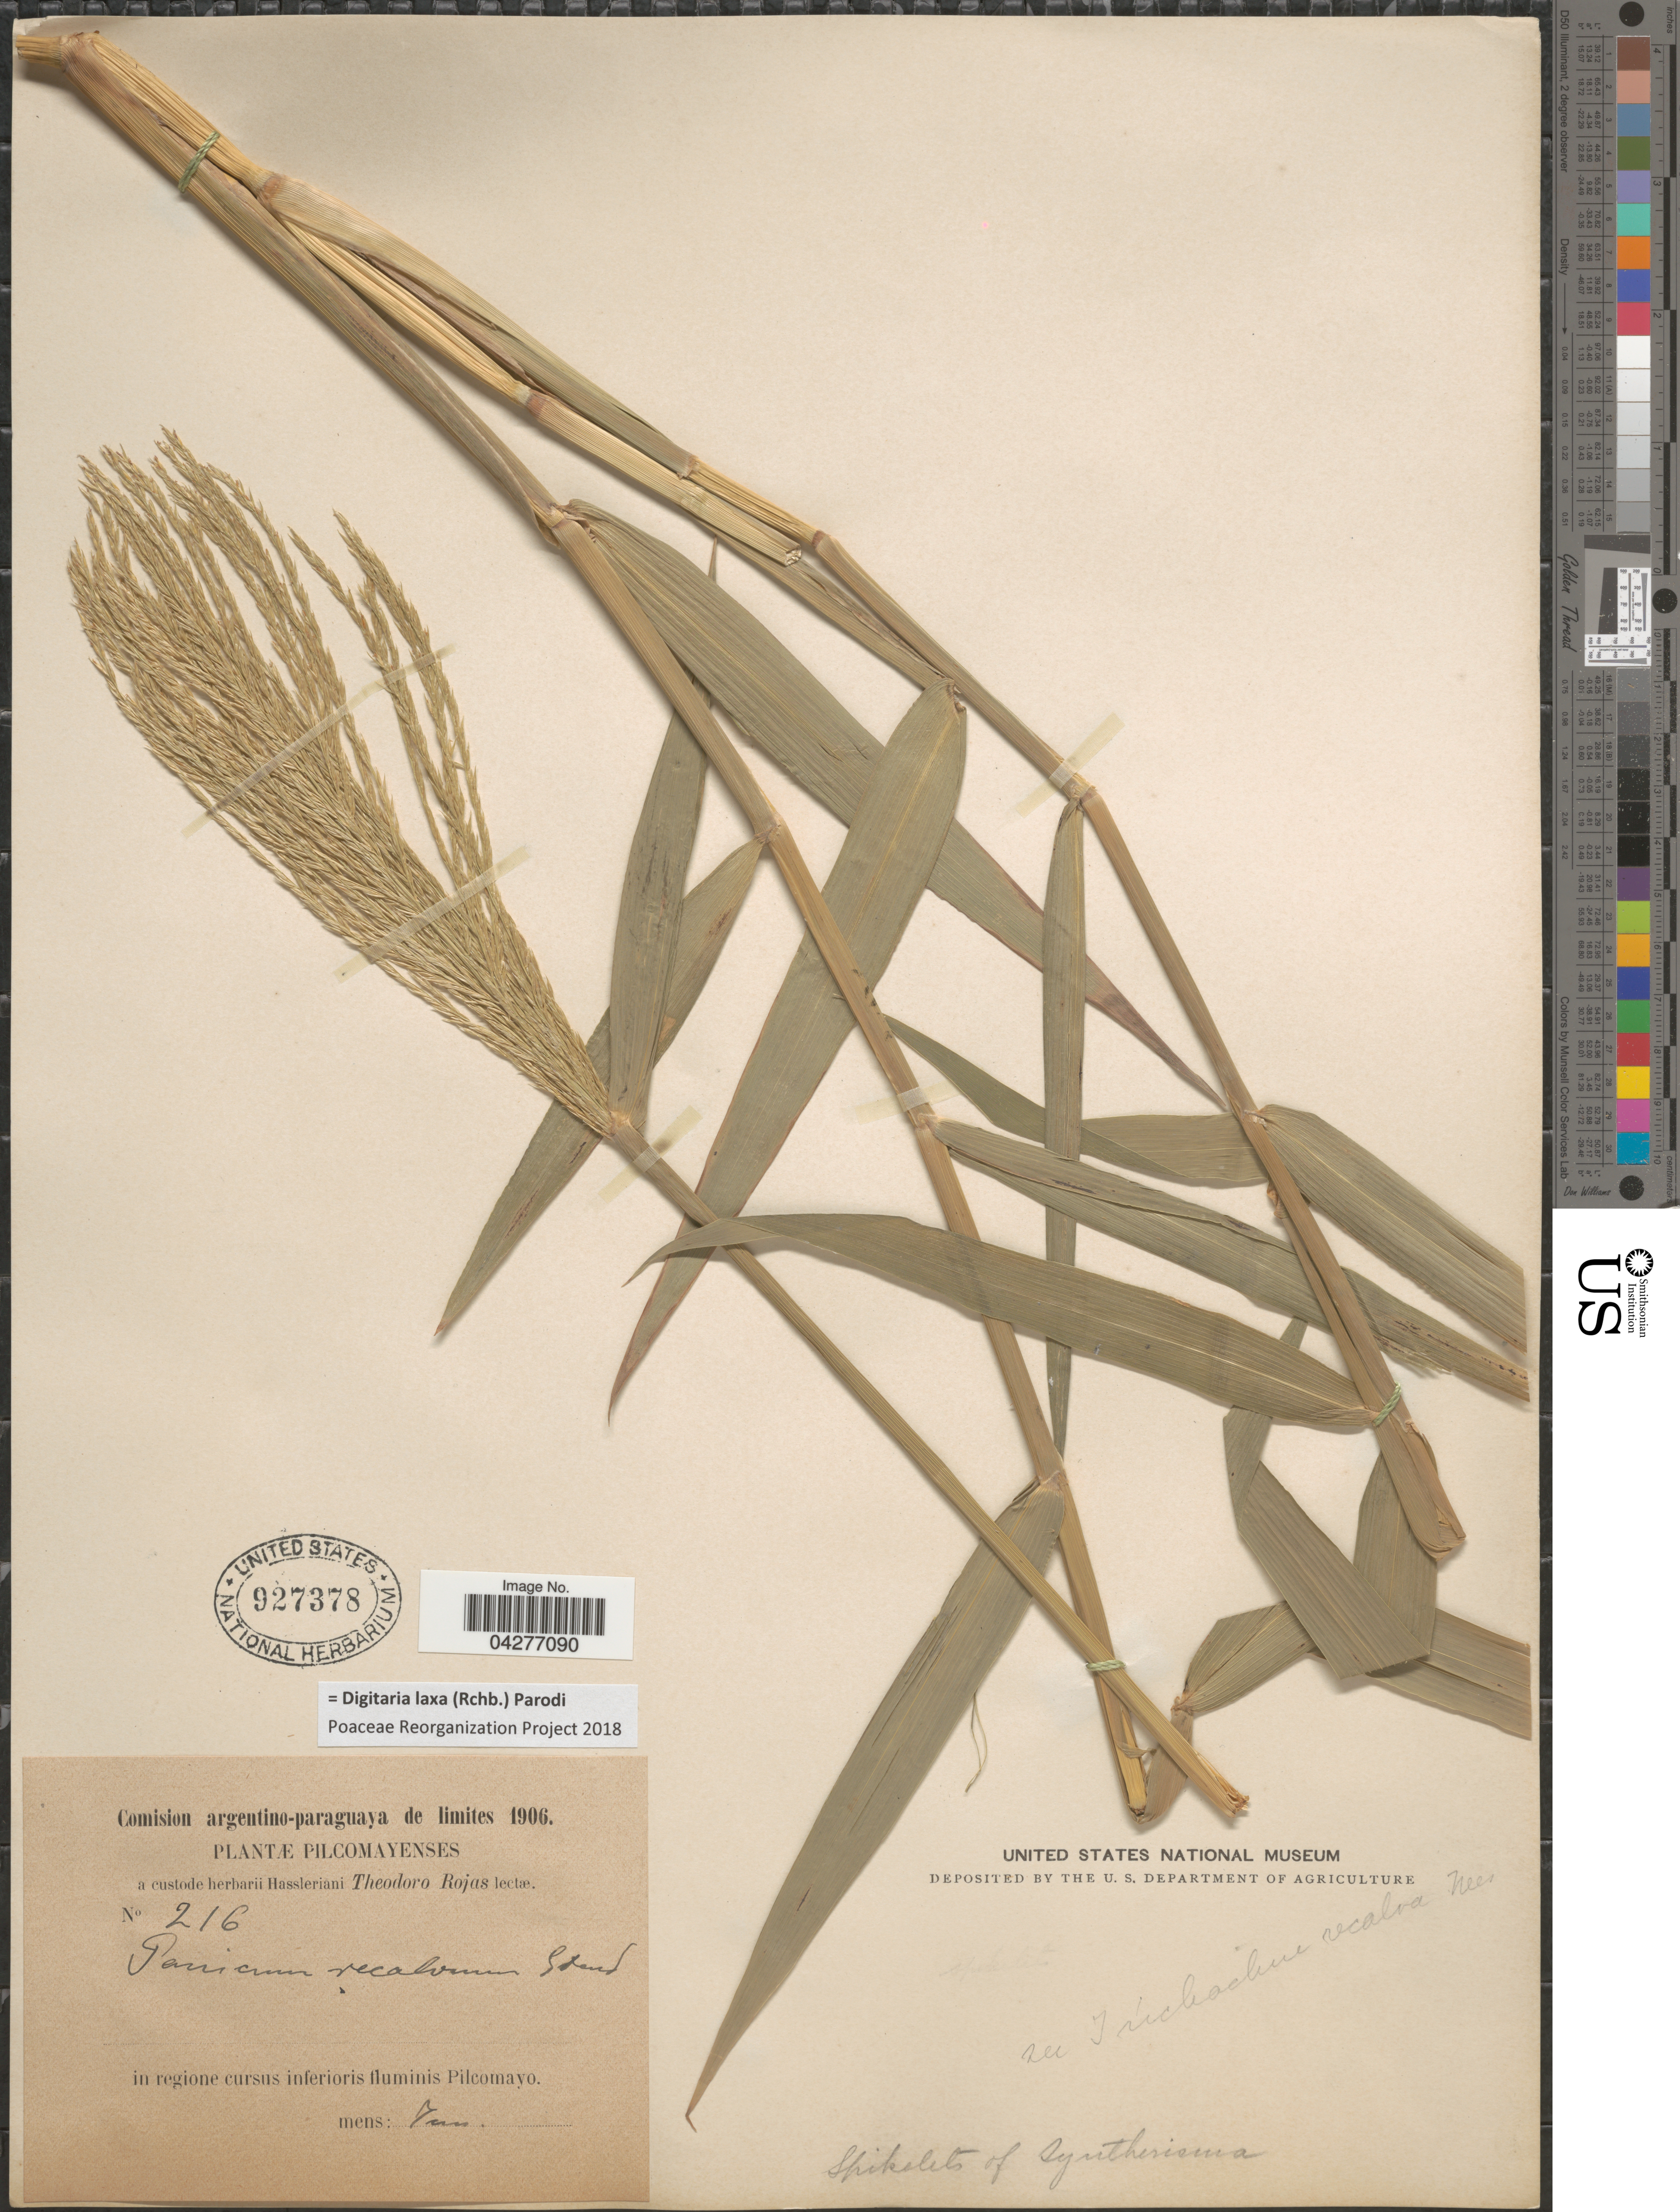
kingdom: Plantae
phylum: Tracheophyta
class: Liliopsida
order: Poales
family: Poaceae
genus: Digitaria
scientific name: Digitaria laxa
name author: (Rchb. ex A. Spreng.) Parodi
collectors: T. Rojas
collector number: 216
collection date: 1906-06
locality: Comision argentino-paraguaya de limites 1906. Pilcomayenses. In regione cursus inferioris fluminis Pilcomayo.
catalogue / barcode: US 927378